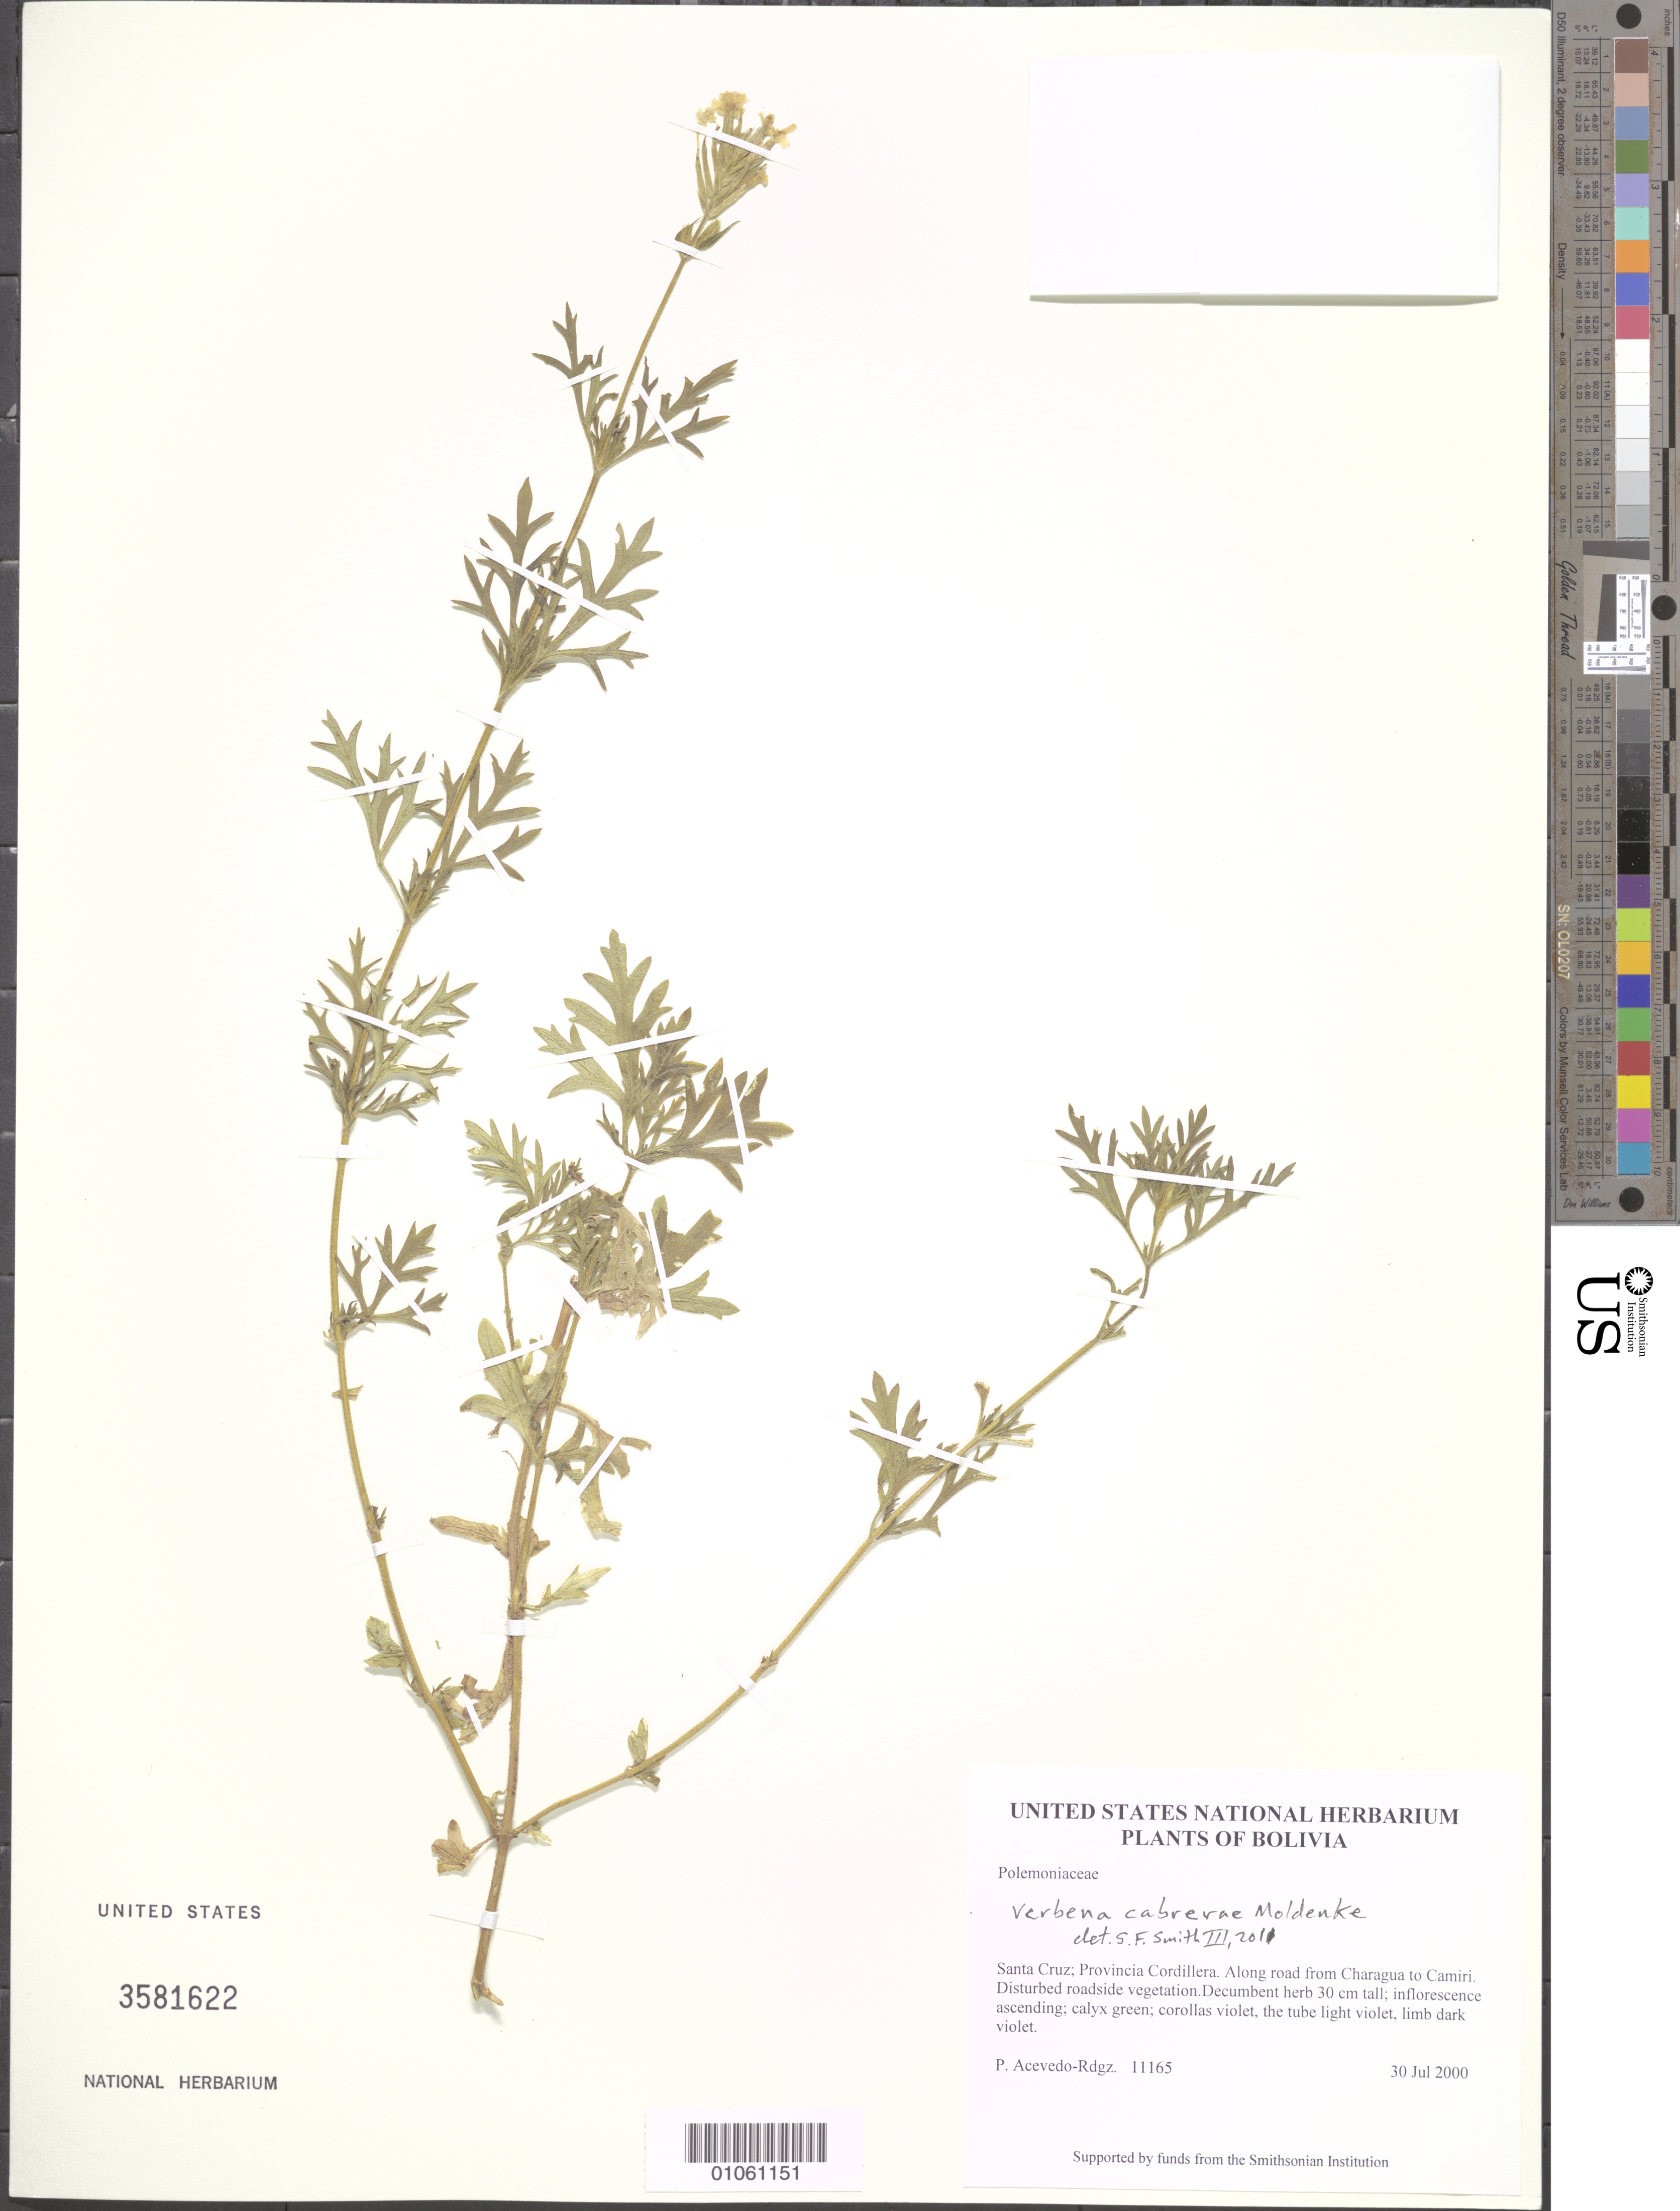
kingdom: Plantae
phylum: Tracheophyta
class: Magnoliopsida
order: Lamiales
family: Verbenaceae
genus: Verbena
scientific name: Verbena cabrerae Moldenke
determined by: Smith, Stephen F., (US), NMNH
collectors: P. Acevedo-Rodr.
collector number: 11165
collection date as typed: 30 Jul 2000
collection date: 2000-07-30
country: Bolivia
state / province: Santa Cruz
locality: Santa Cruz; Provincia Cordillera. Along road from Charagua to Camiri.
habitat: Disturbed roadside vegetation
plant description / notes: US, MO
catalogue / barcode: US 3581622